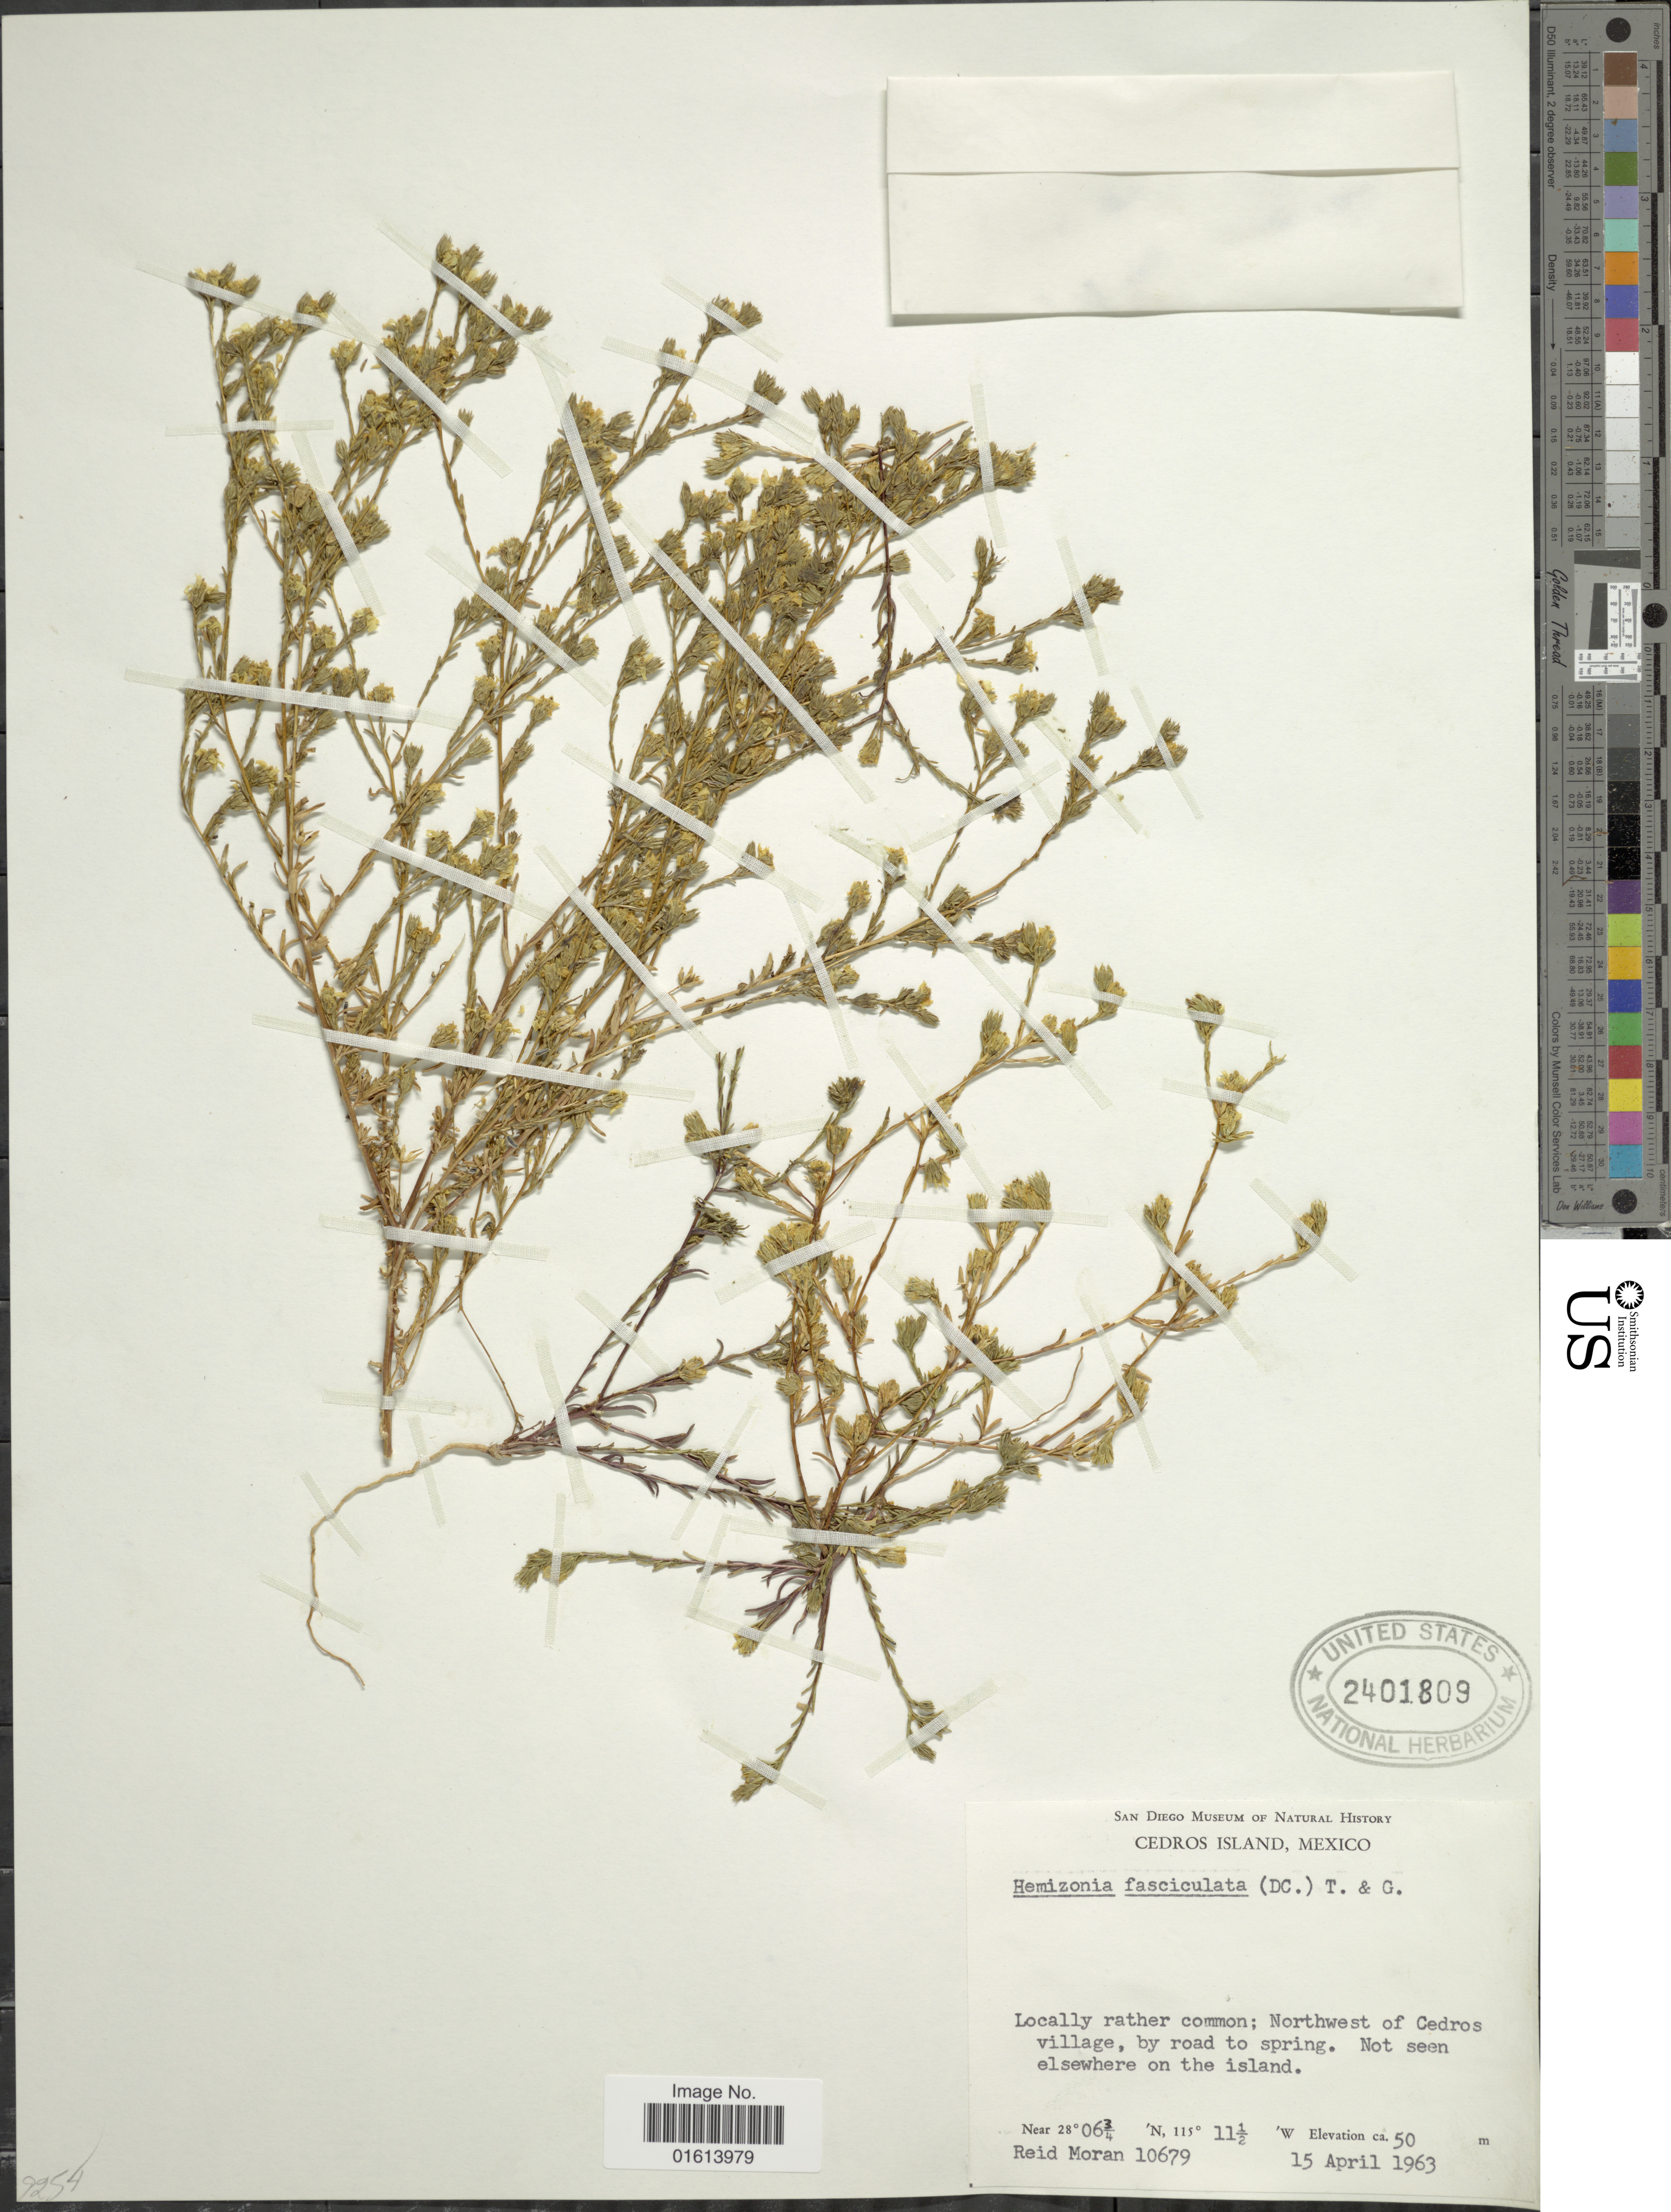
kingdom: Plantae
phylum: Tracheophyta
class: Magnoliopsida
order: Asterales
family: Asteraceae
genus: Deinandra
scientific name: Deinandra fasciculata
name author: (DC.) Greene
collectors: R. V. Moran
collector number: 10679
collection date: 1963-04-15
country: Mexico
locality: Cedros Island, Northwest of Cedros village, by road to spring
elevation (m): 50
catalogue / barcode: US 2401809